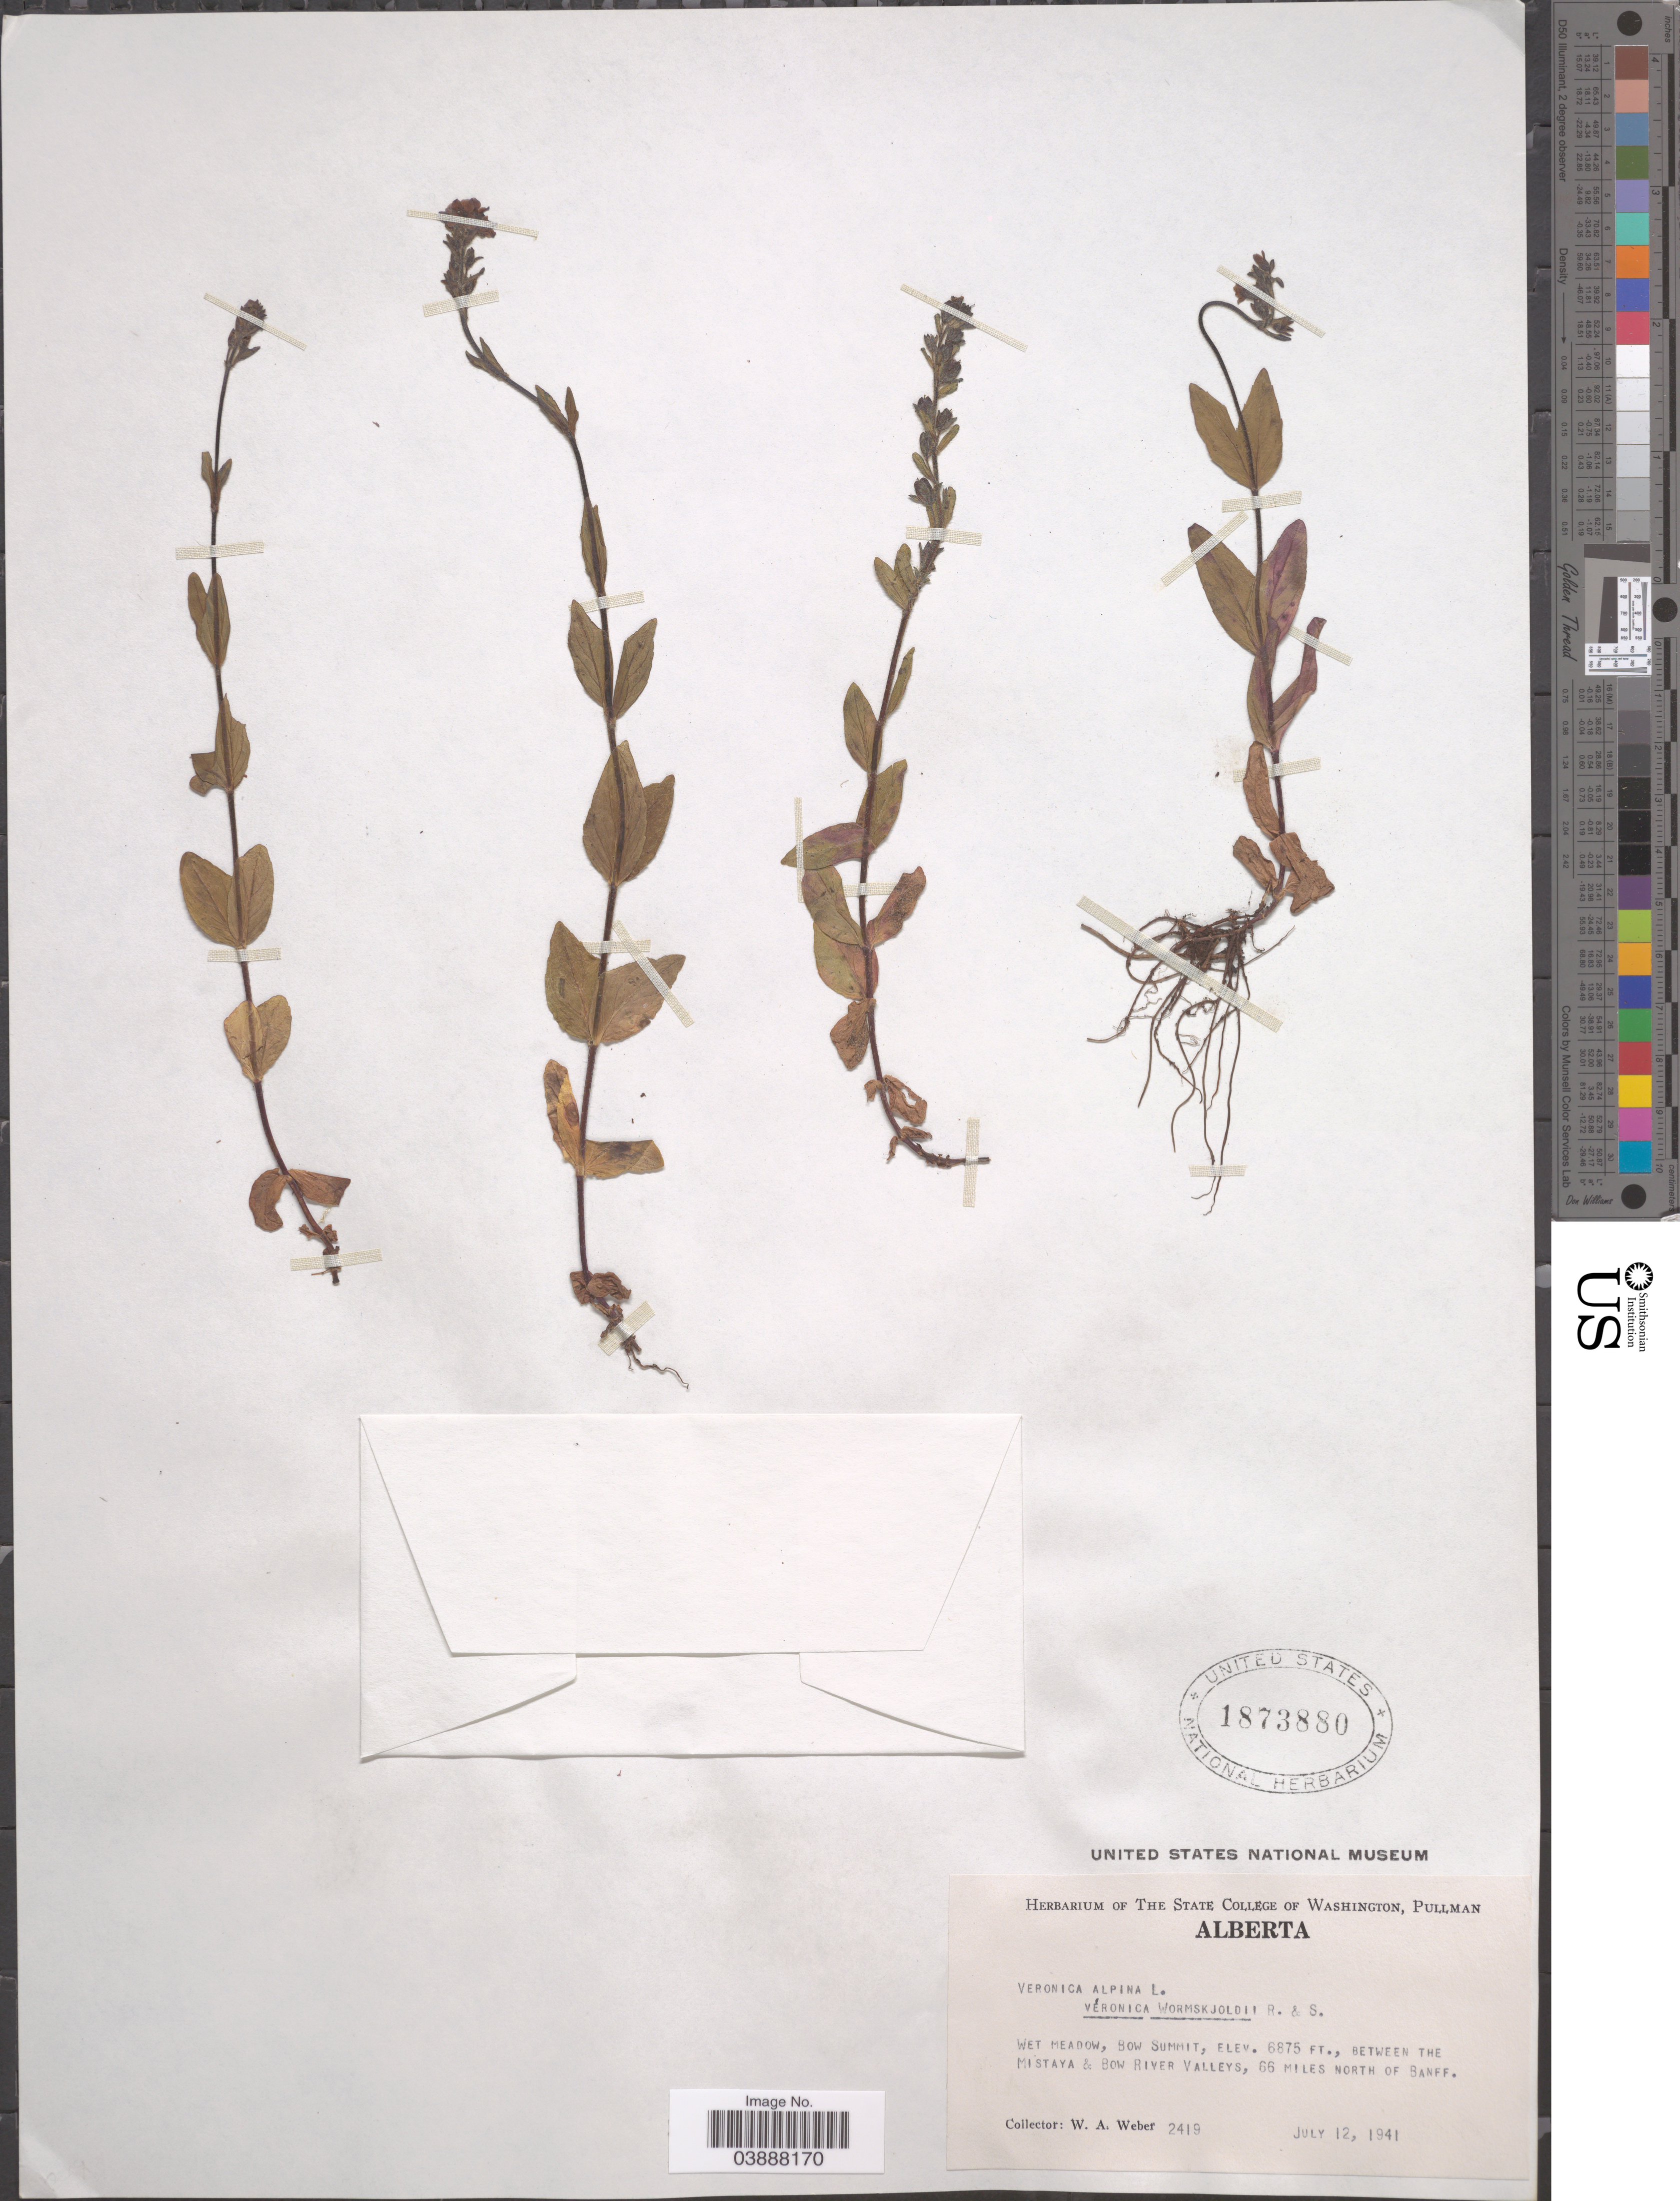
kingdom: Plantae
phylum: Tracheophyta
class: Magnoliopsida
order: Lamiales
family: Plantaginaceae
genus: Veronica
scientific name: Veronica wormskjoldii subsp. wormskjoldii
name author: Roem. & Schult.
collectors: W. A. Weber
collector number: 2419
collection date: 1941-07-12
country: Canada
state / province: Alberta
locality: Bow Summit, between the Mistaya & Bow River Valleys, 66 miles north of Banff.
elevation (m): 2096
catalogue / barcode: US 1873880